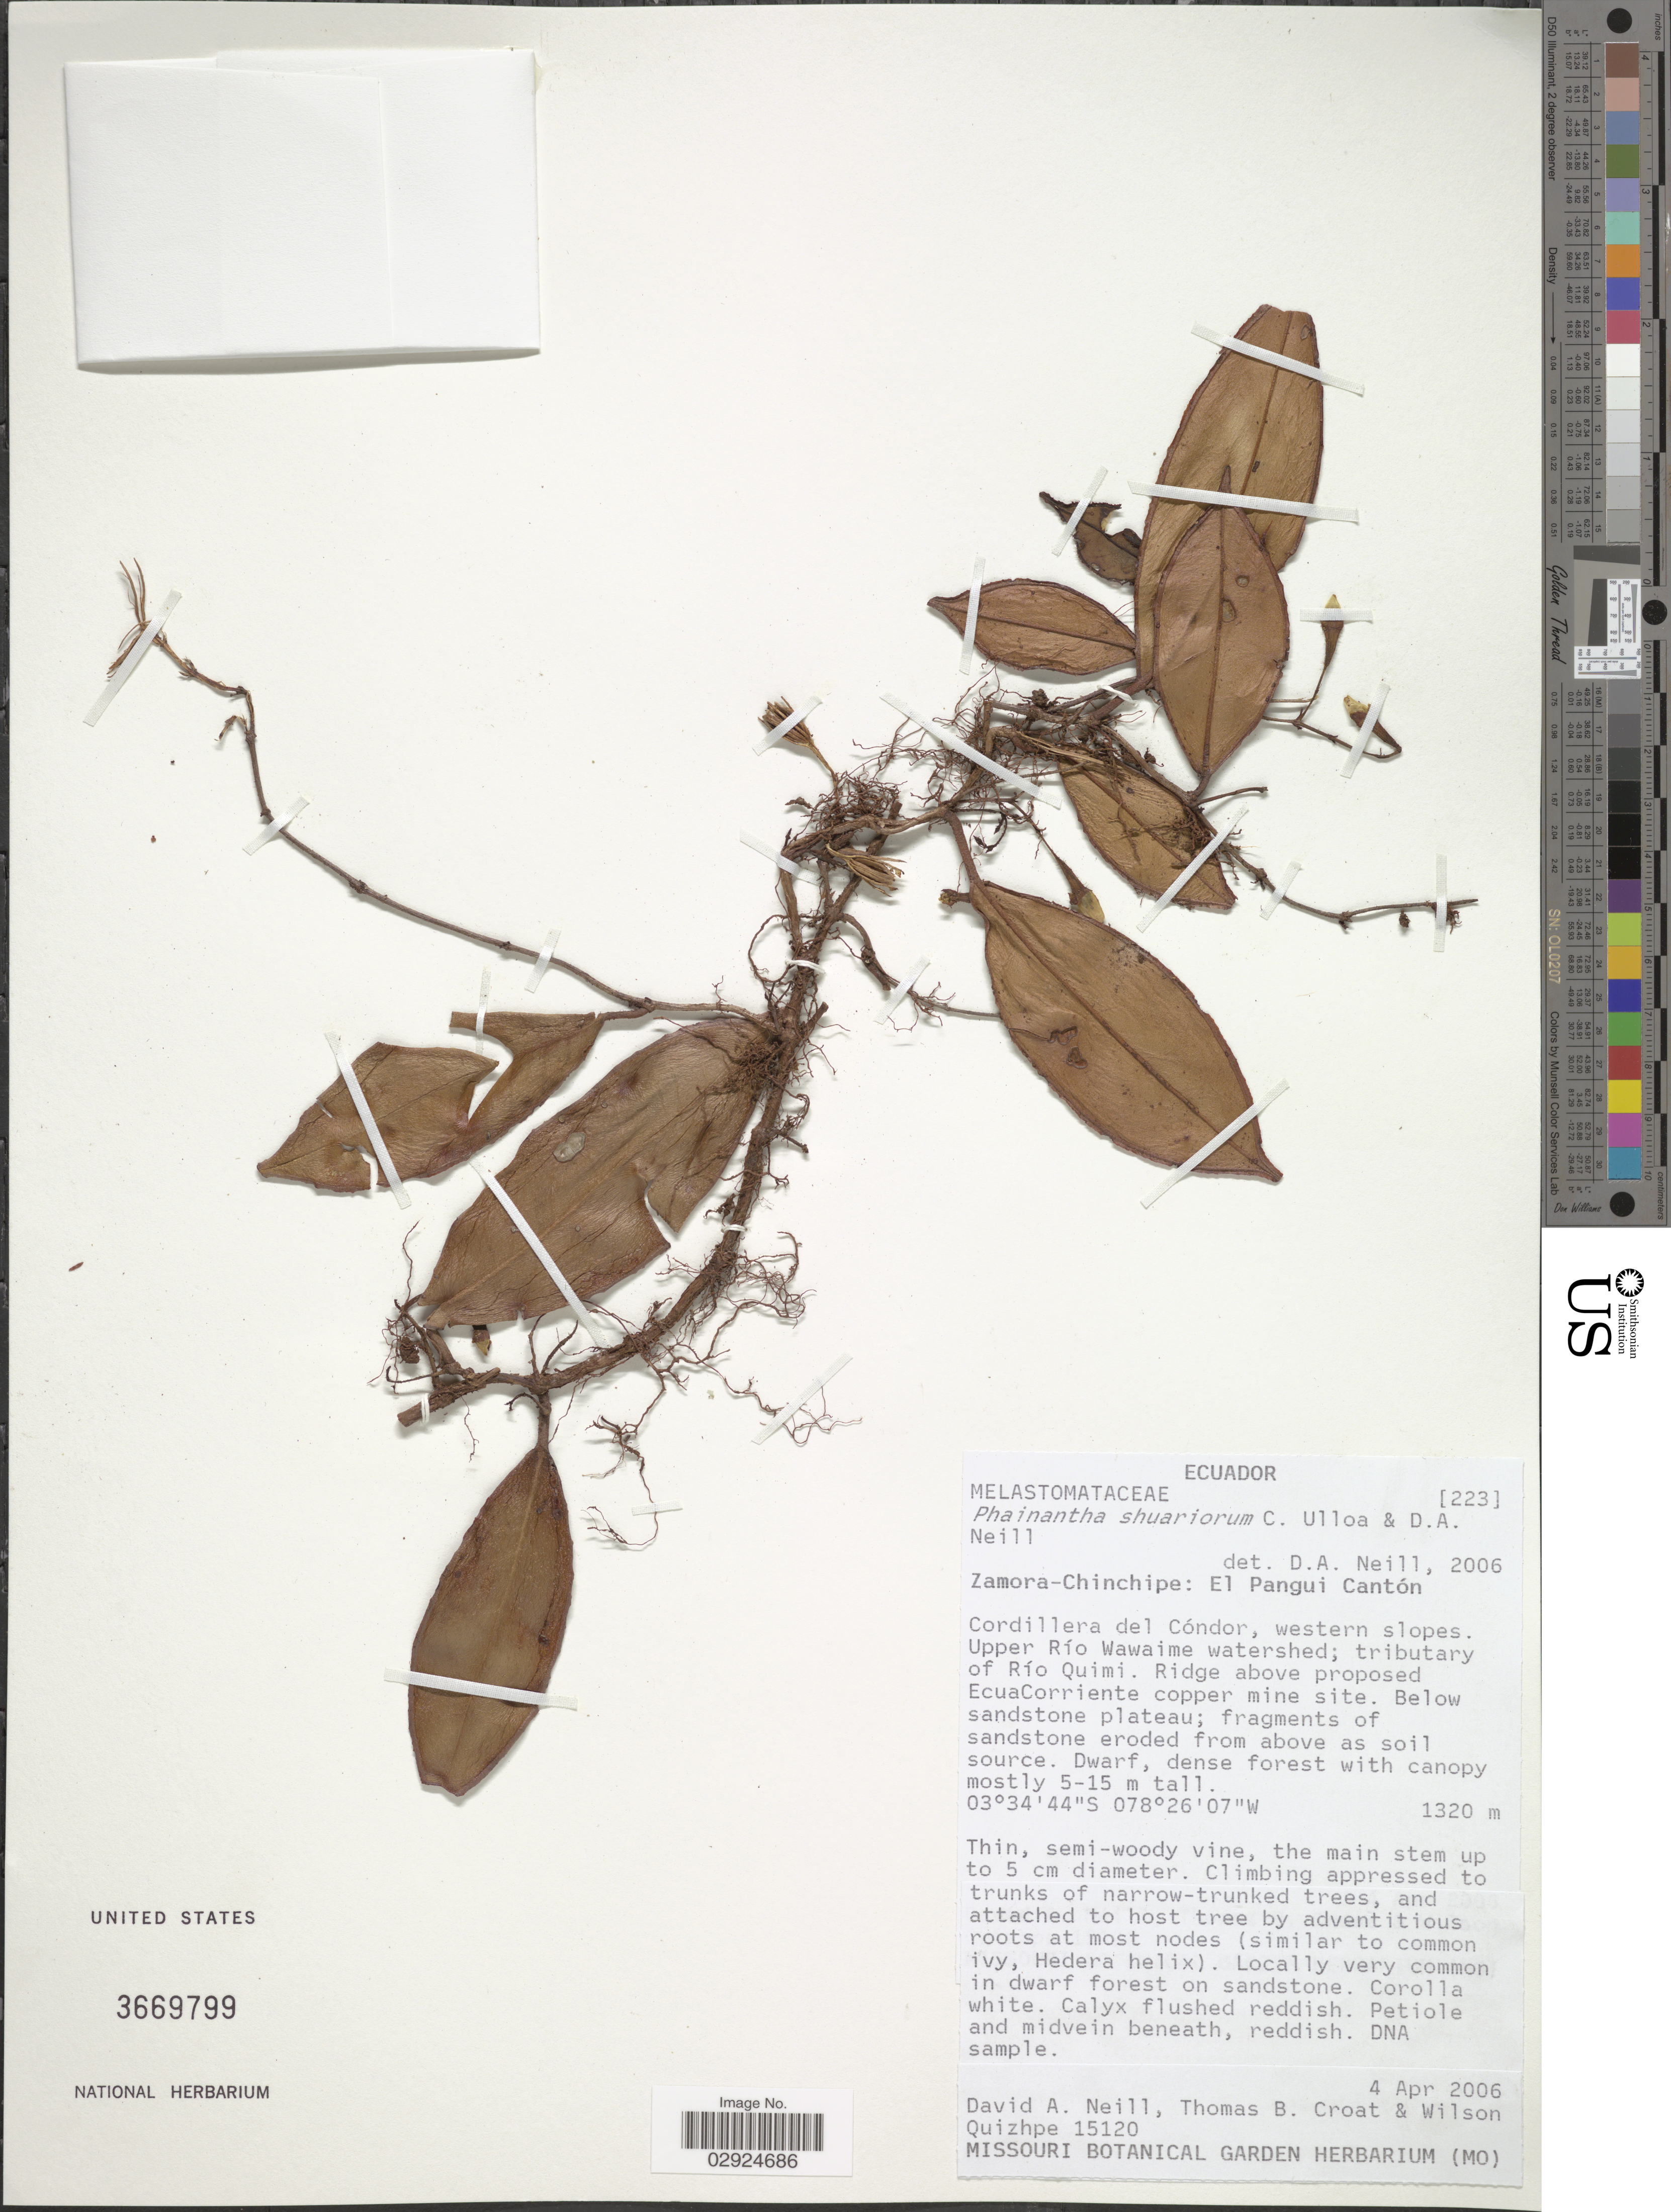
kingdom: Plantae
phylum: Tracheophyta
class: Magnoliopsida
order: Myrtales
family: Melastomataceae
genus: Phainantha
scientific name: Phainantha shuariorum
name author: C. Ulloa & D.A. Neill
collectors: D. A. Neill, T. B. Croat & W. Quizhpe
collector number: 15120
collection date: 2006-04-04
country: Ecuador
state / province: Zamora-Chinchipe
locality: Zamora-Chinchipe: El Pangui Cantón. Cordillera del Cóndor, western slopes. Upper Río Wawaime watershed; tributary of Río Quimi.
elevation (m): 1320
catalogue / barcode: US 3669799